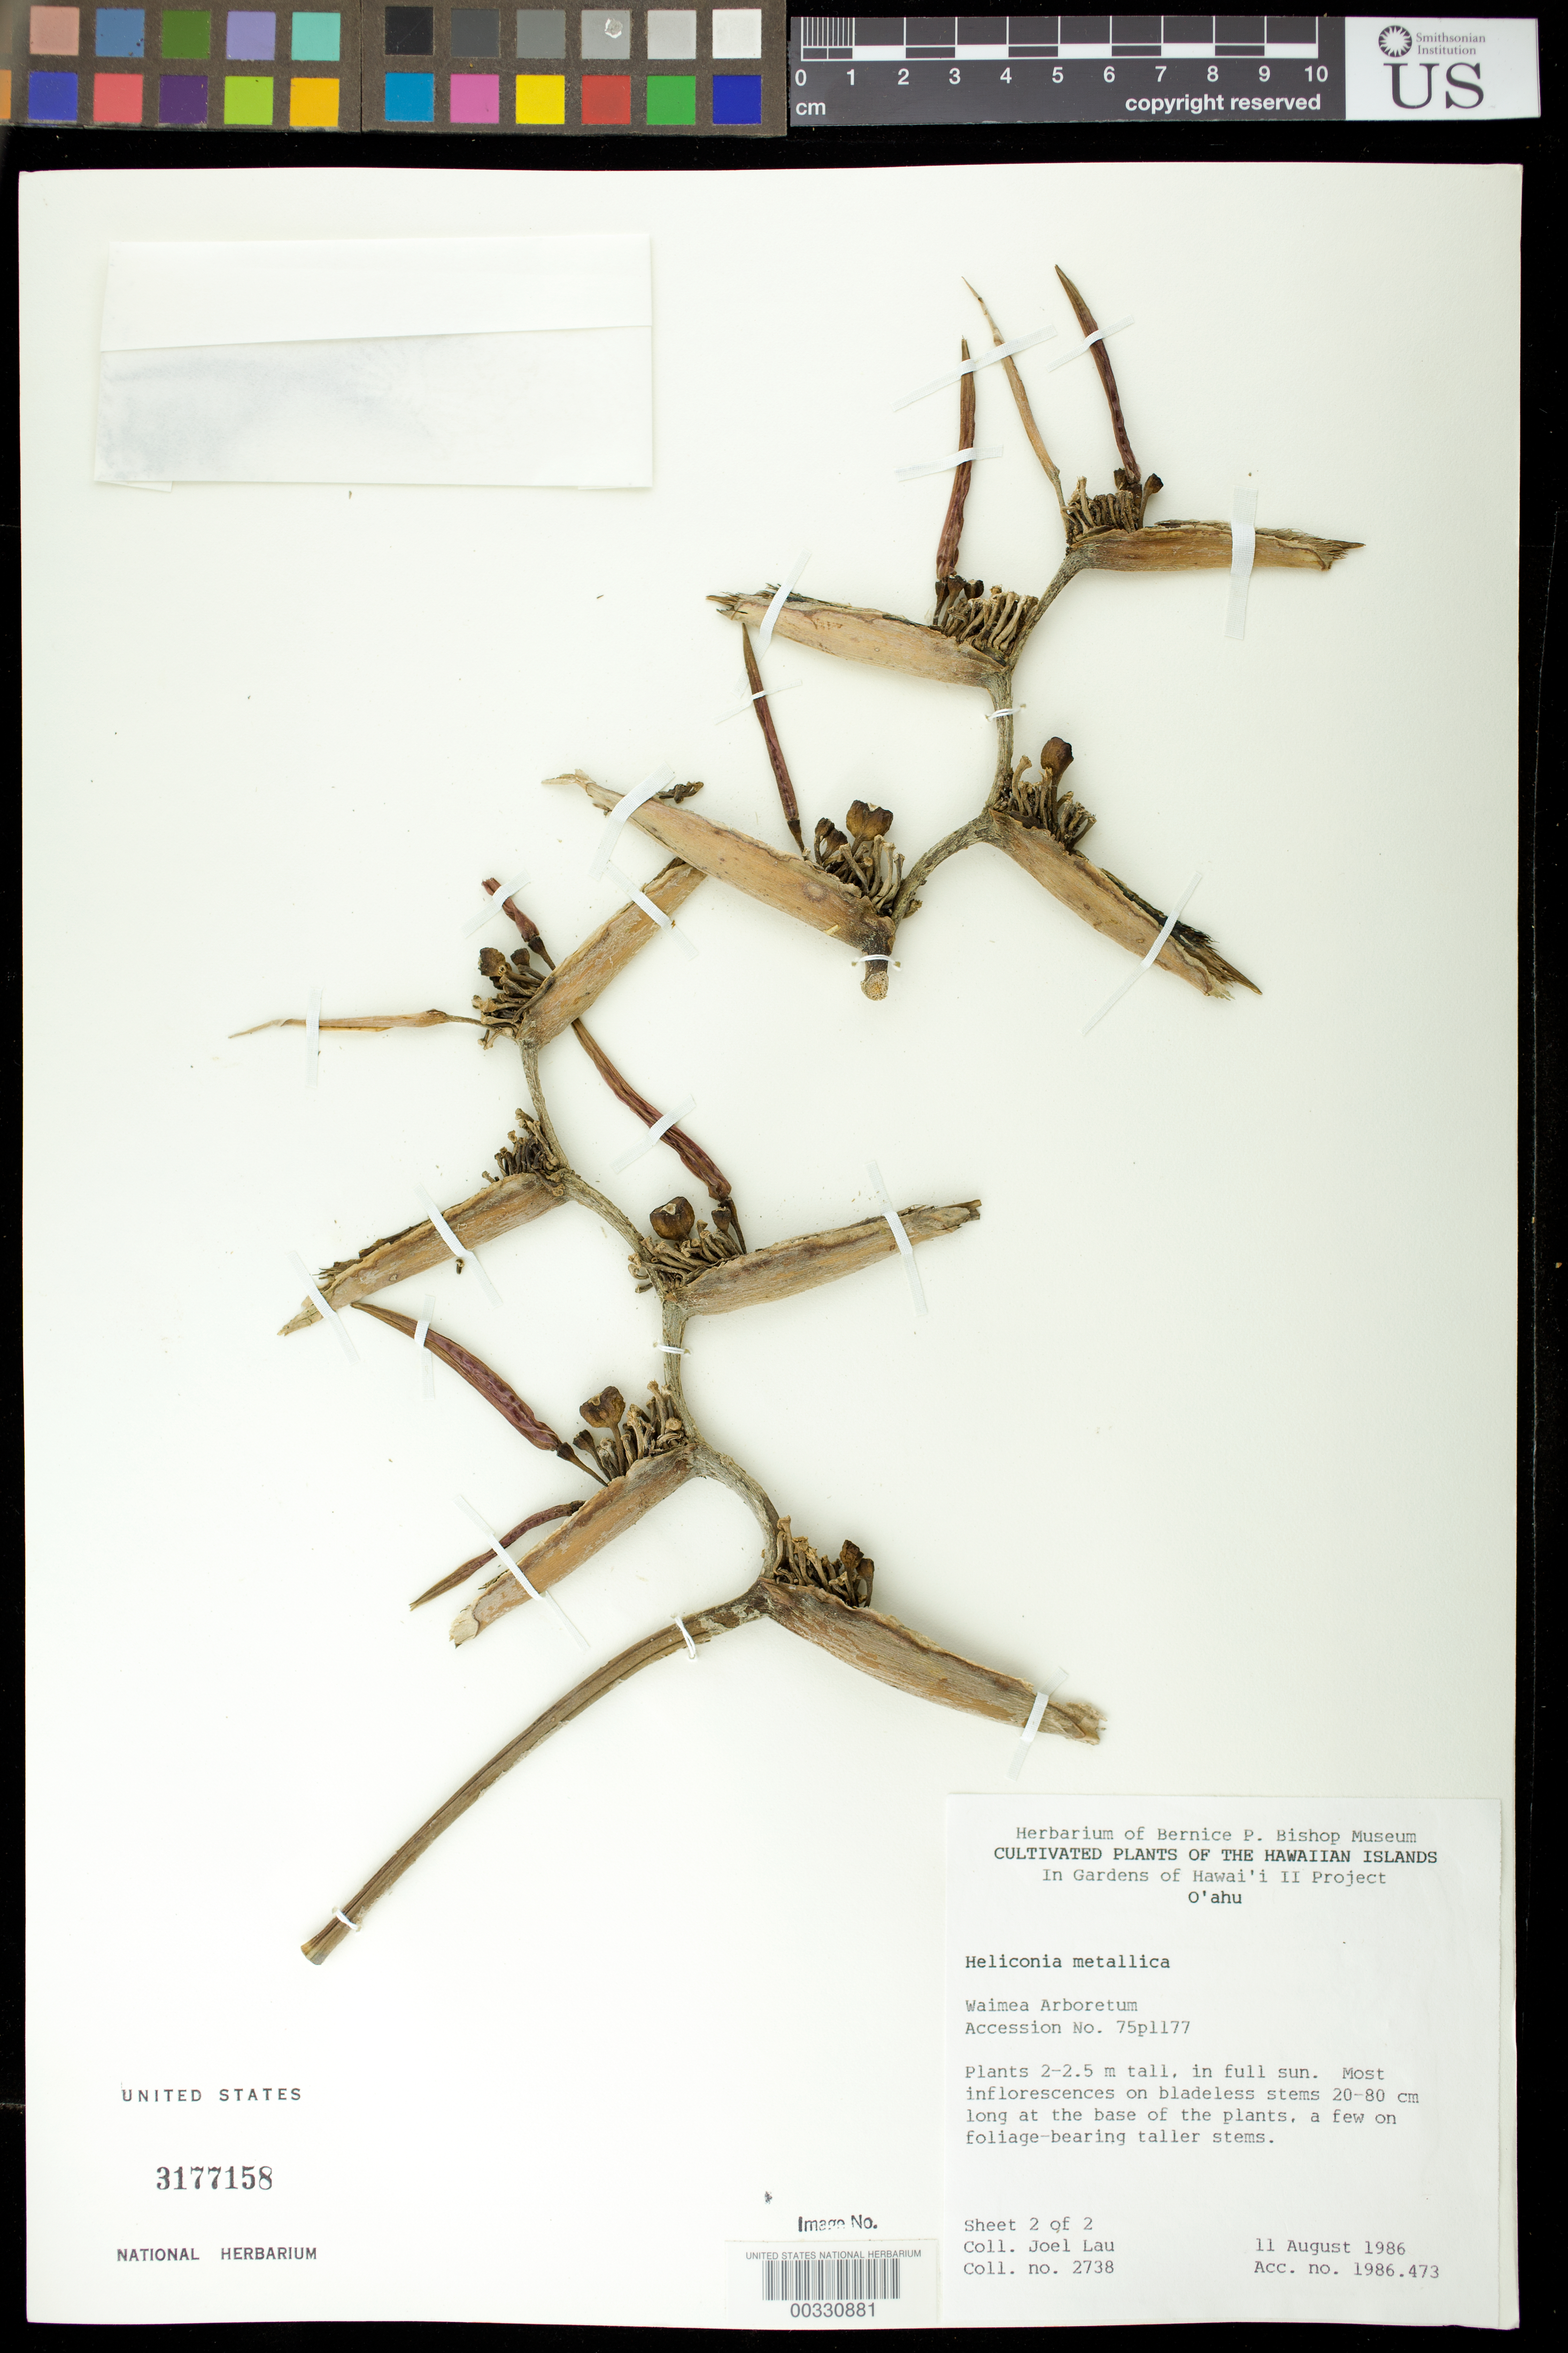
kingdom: Plantae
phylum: Tracheophyta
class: Liliopsida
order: Zingiberales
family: Heliconiaceae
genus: Heliconia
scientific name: Heliconia metallica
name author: Planch. & Linden ex Hook.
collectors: J. Lau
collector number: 2738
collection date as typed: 11 Aug 1986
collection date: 1986-08-11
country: United States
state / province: Florida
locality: Southern Florida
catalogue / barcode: US 3177158